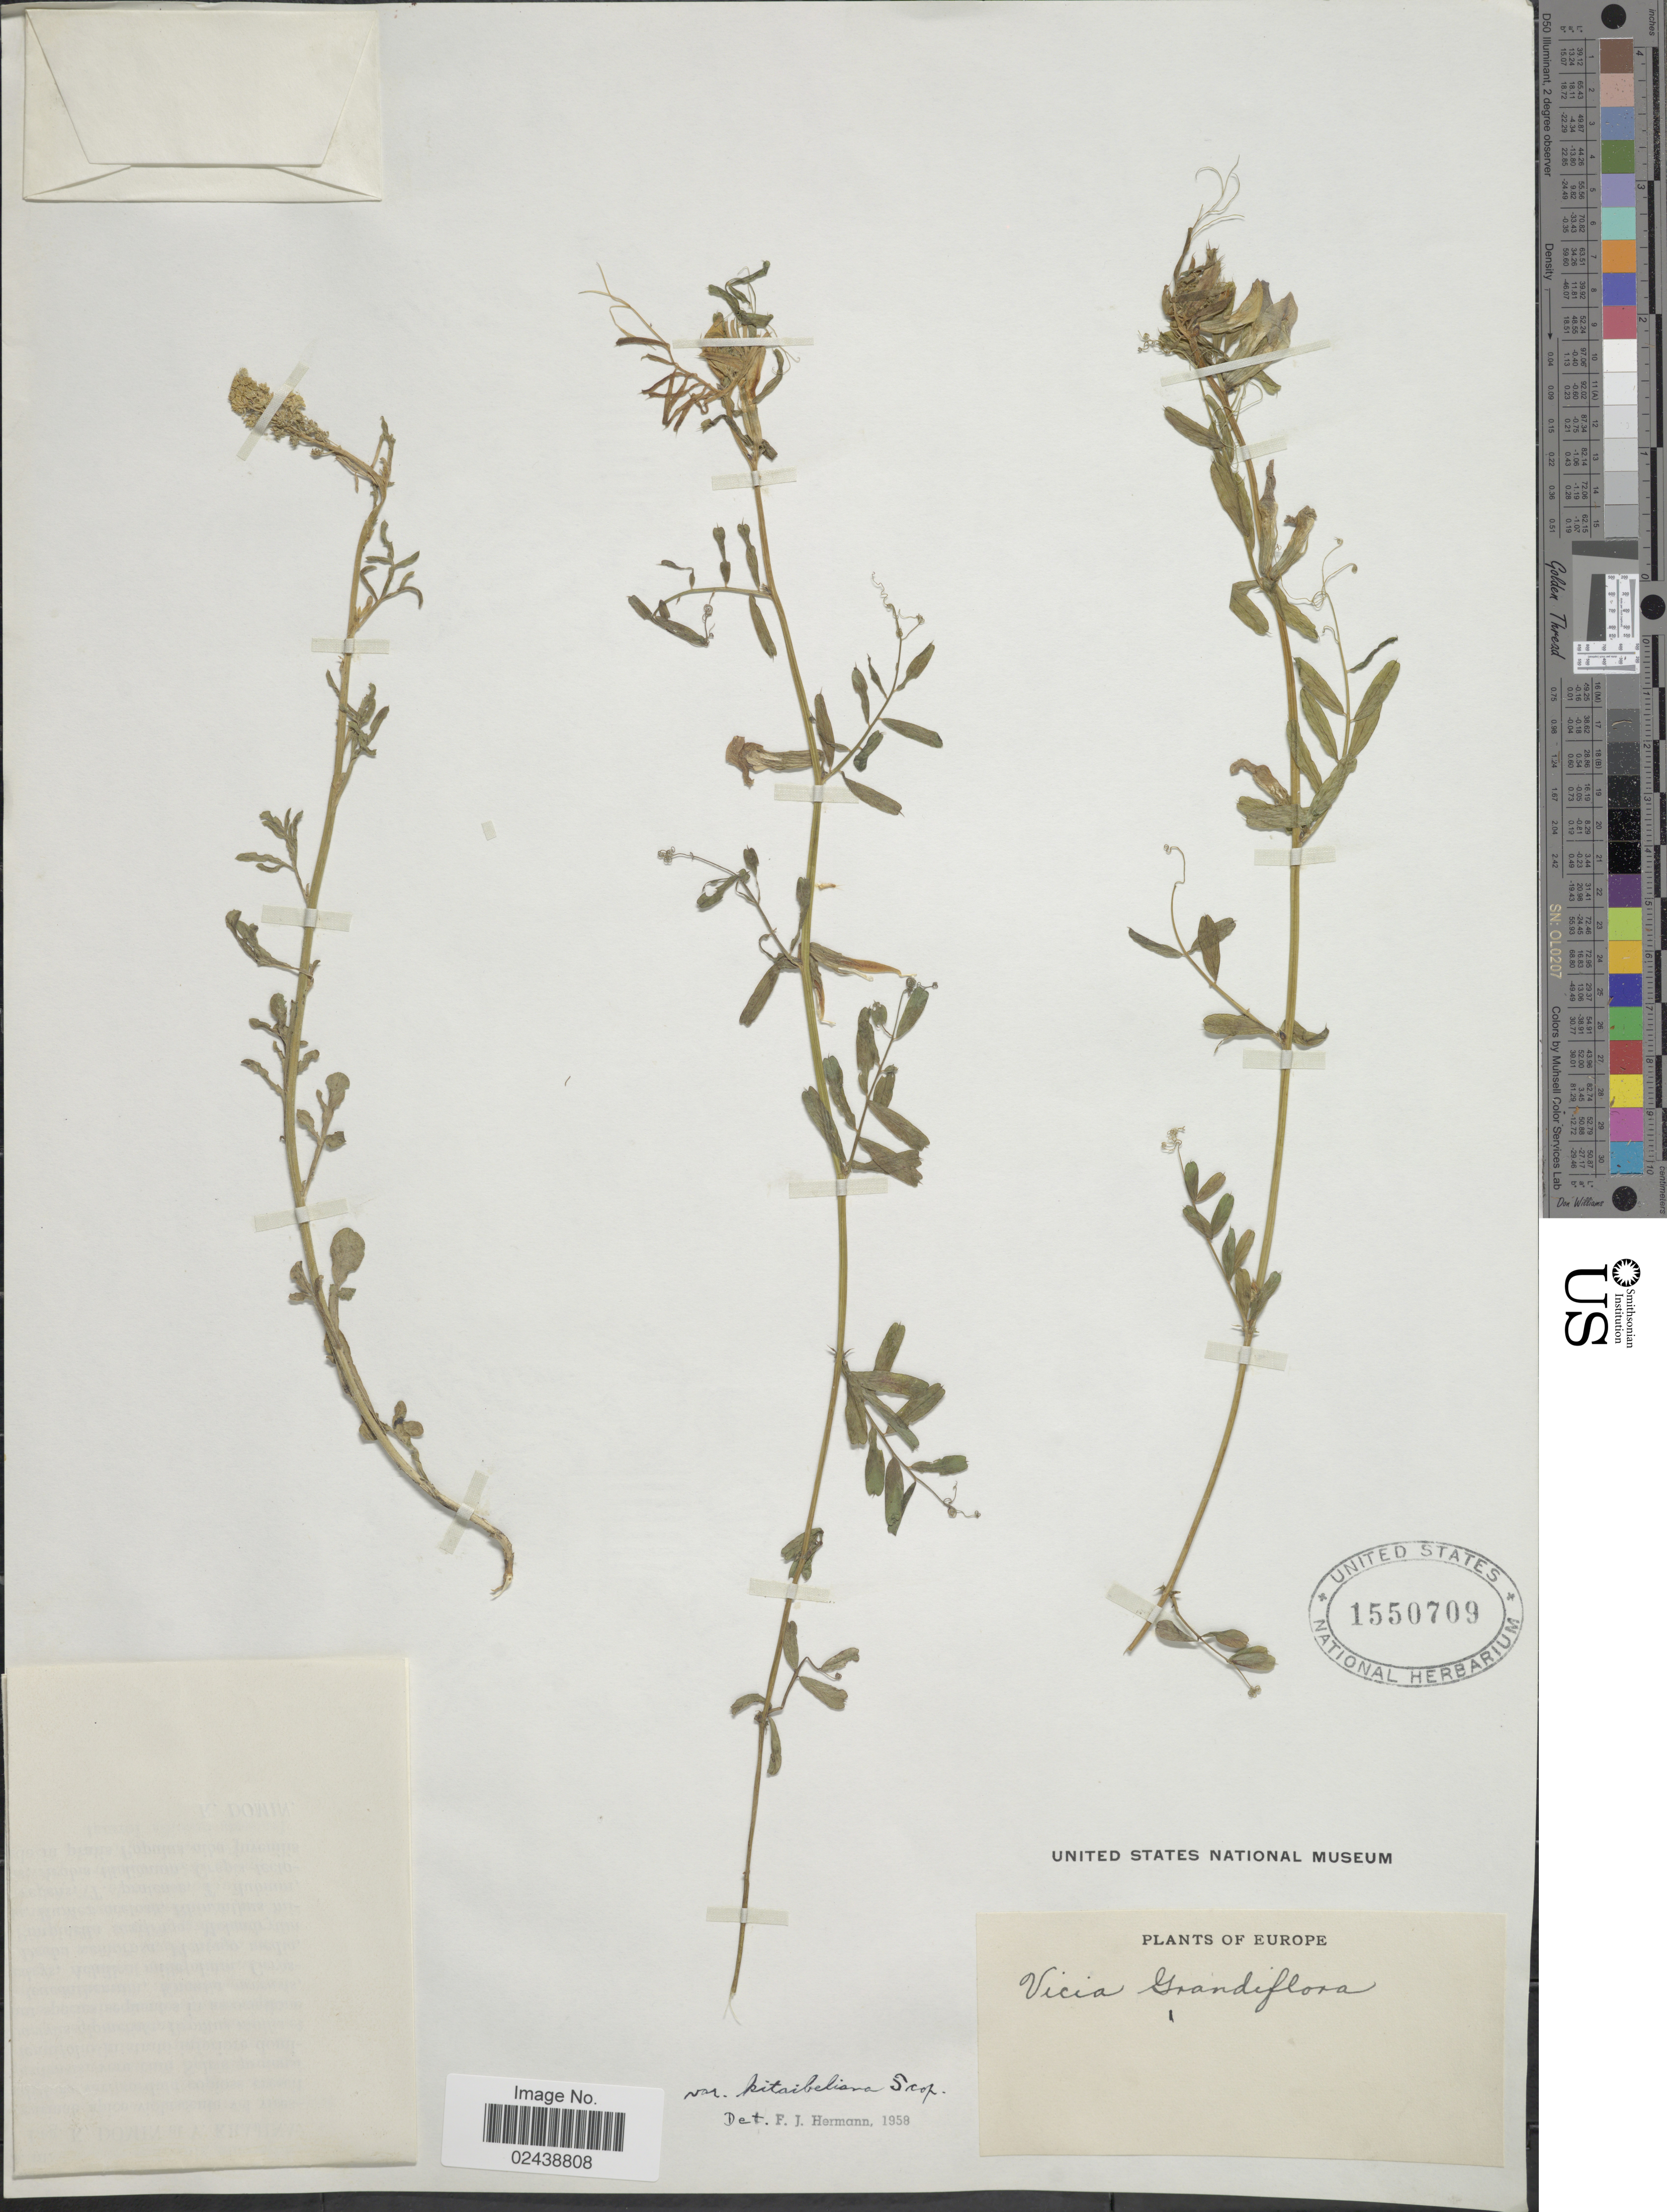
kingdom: Plantae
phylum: Tracheophyta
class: Magnoliopsida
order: Fabales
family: Fabaceae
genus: Vicia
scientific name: Vicia grandiflora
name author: Scop.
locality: Europe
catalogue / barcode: US 1150709